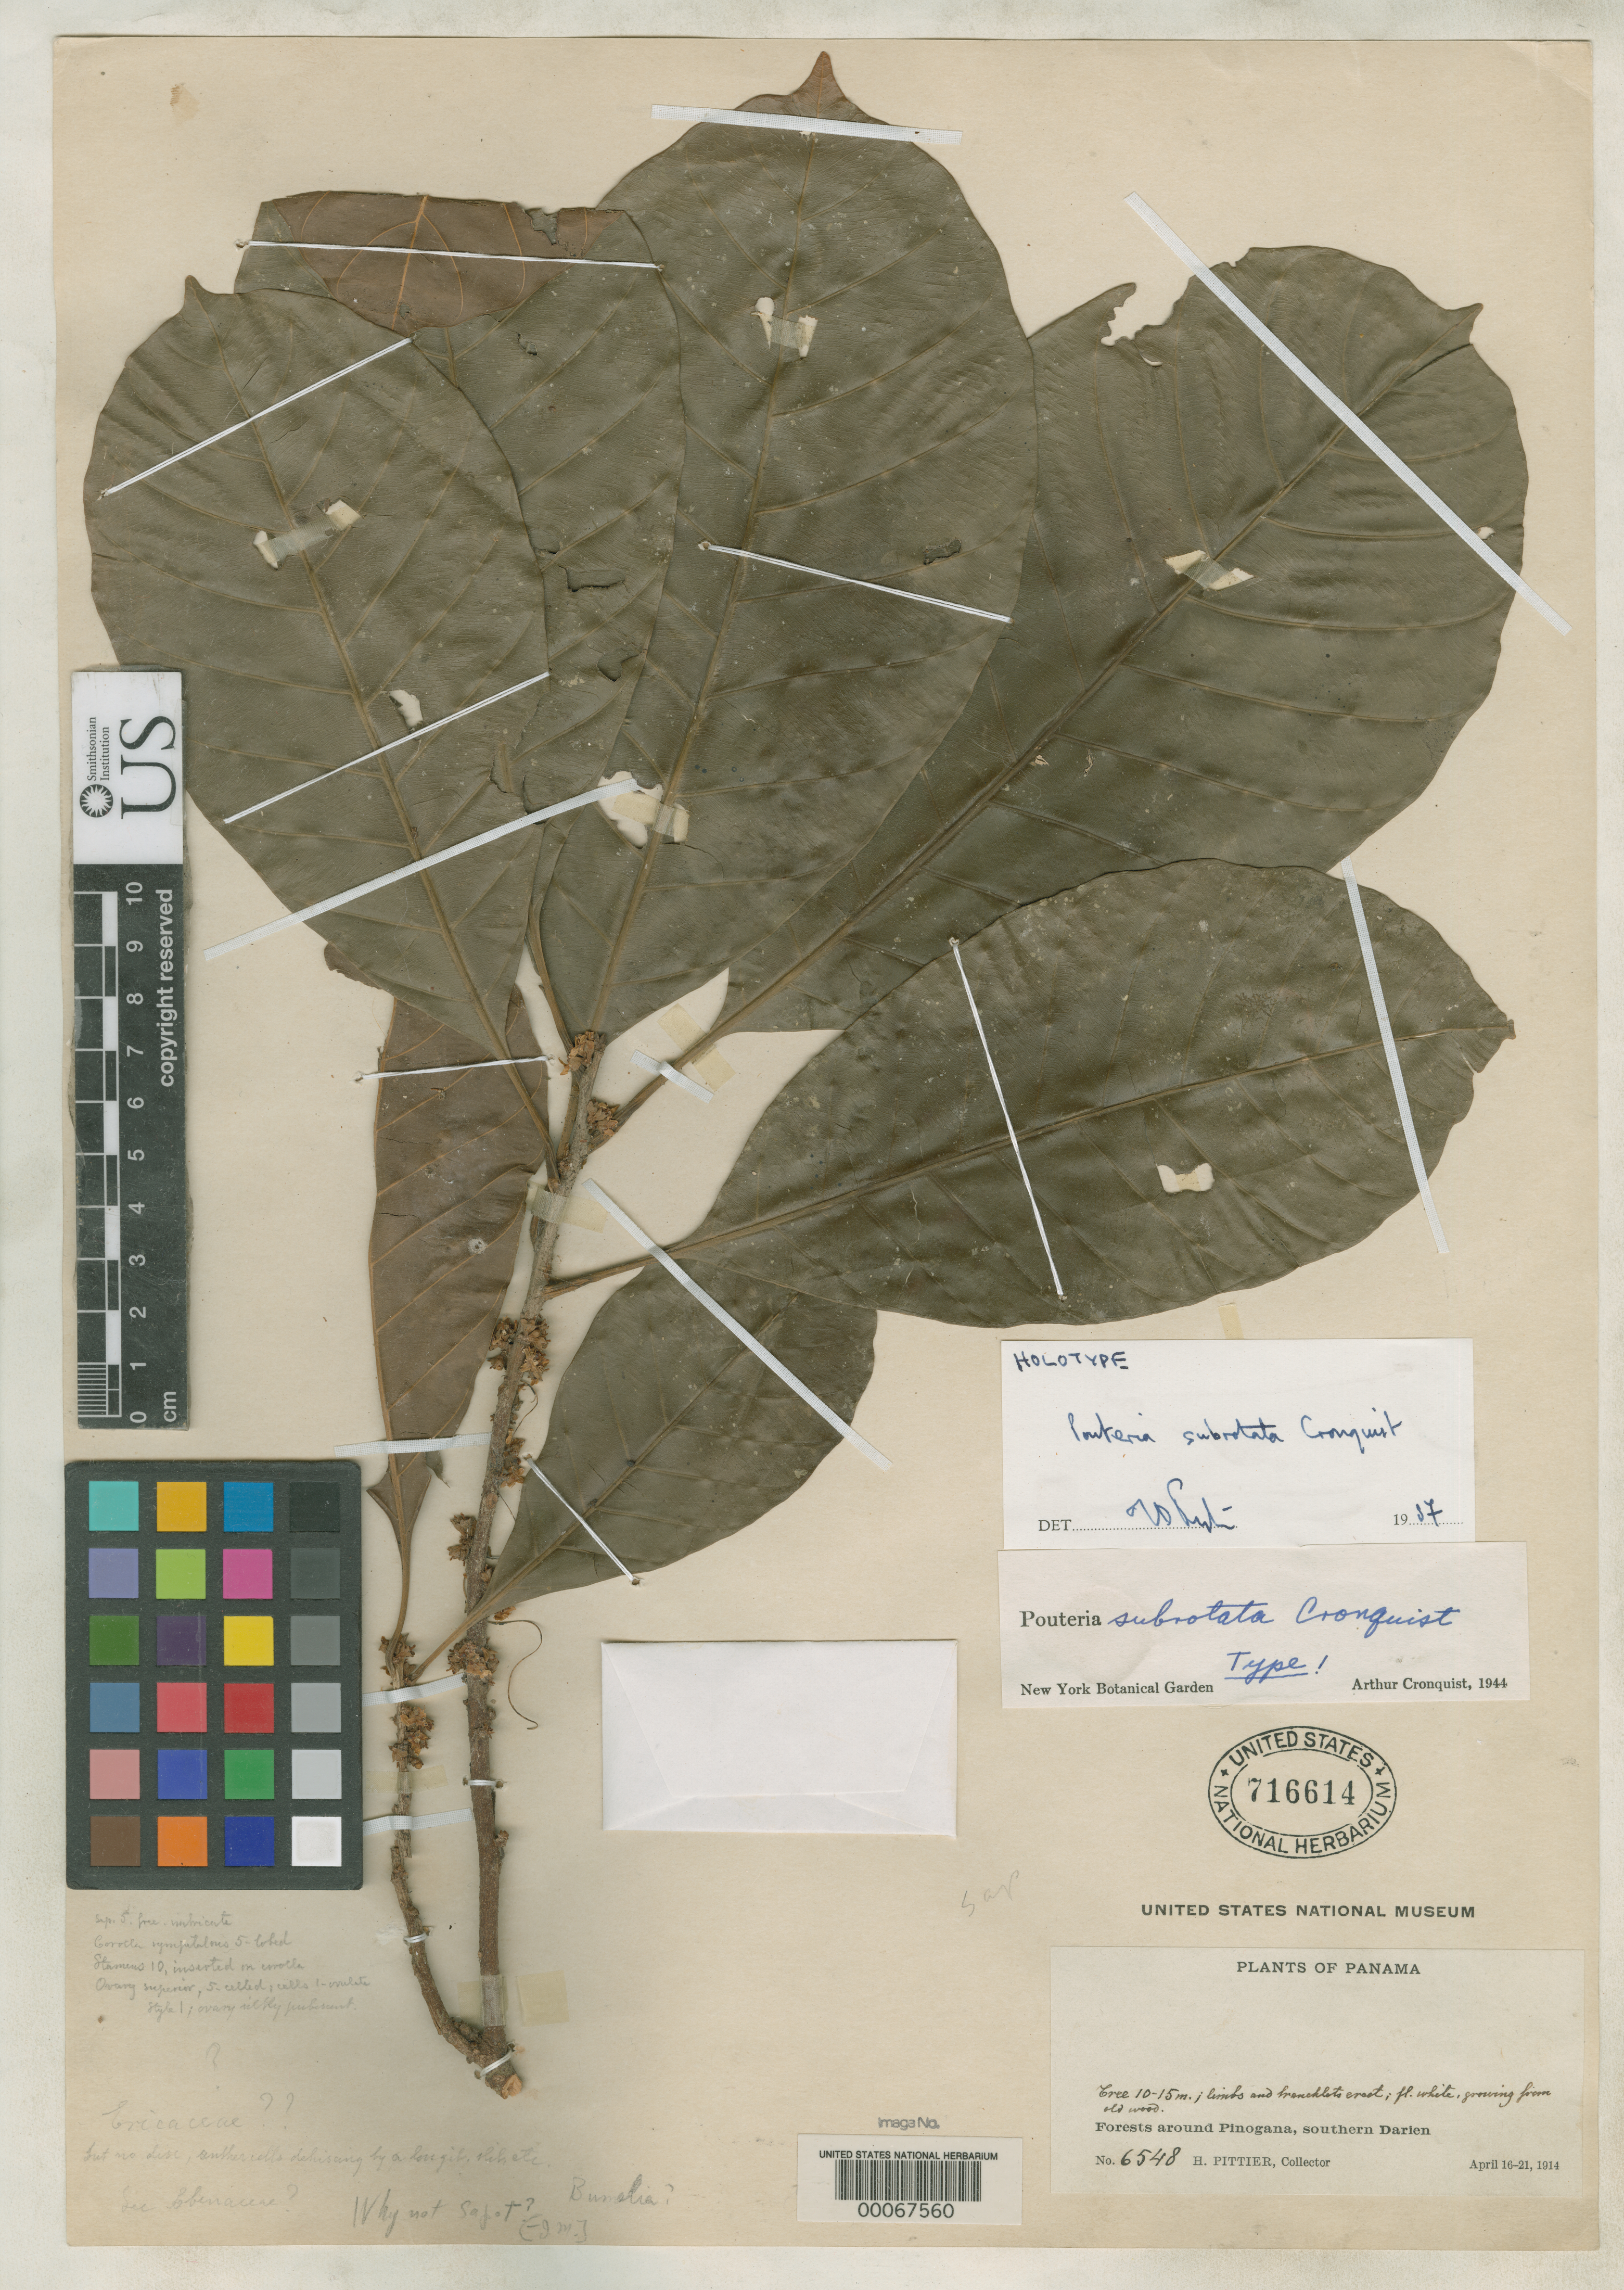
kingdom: Plantae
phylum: Tracheophyta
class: Magnoliopsida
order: Ericales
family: Sapotaceae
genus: Pouteria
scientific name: Pouteria subrotata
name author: Cronq.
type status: Holotype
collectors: H. F. Pittier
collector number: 6548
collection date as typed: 16 Apr 1914 to 21 Apr 1914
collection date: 1914-04-16/1914-04-21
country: Panama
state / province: Darién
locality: Around Pinogana.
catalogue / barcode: US 716614